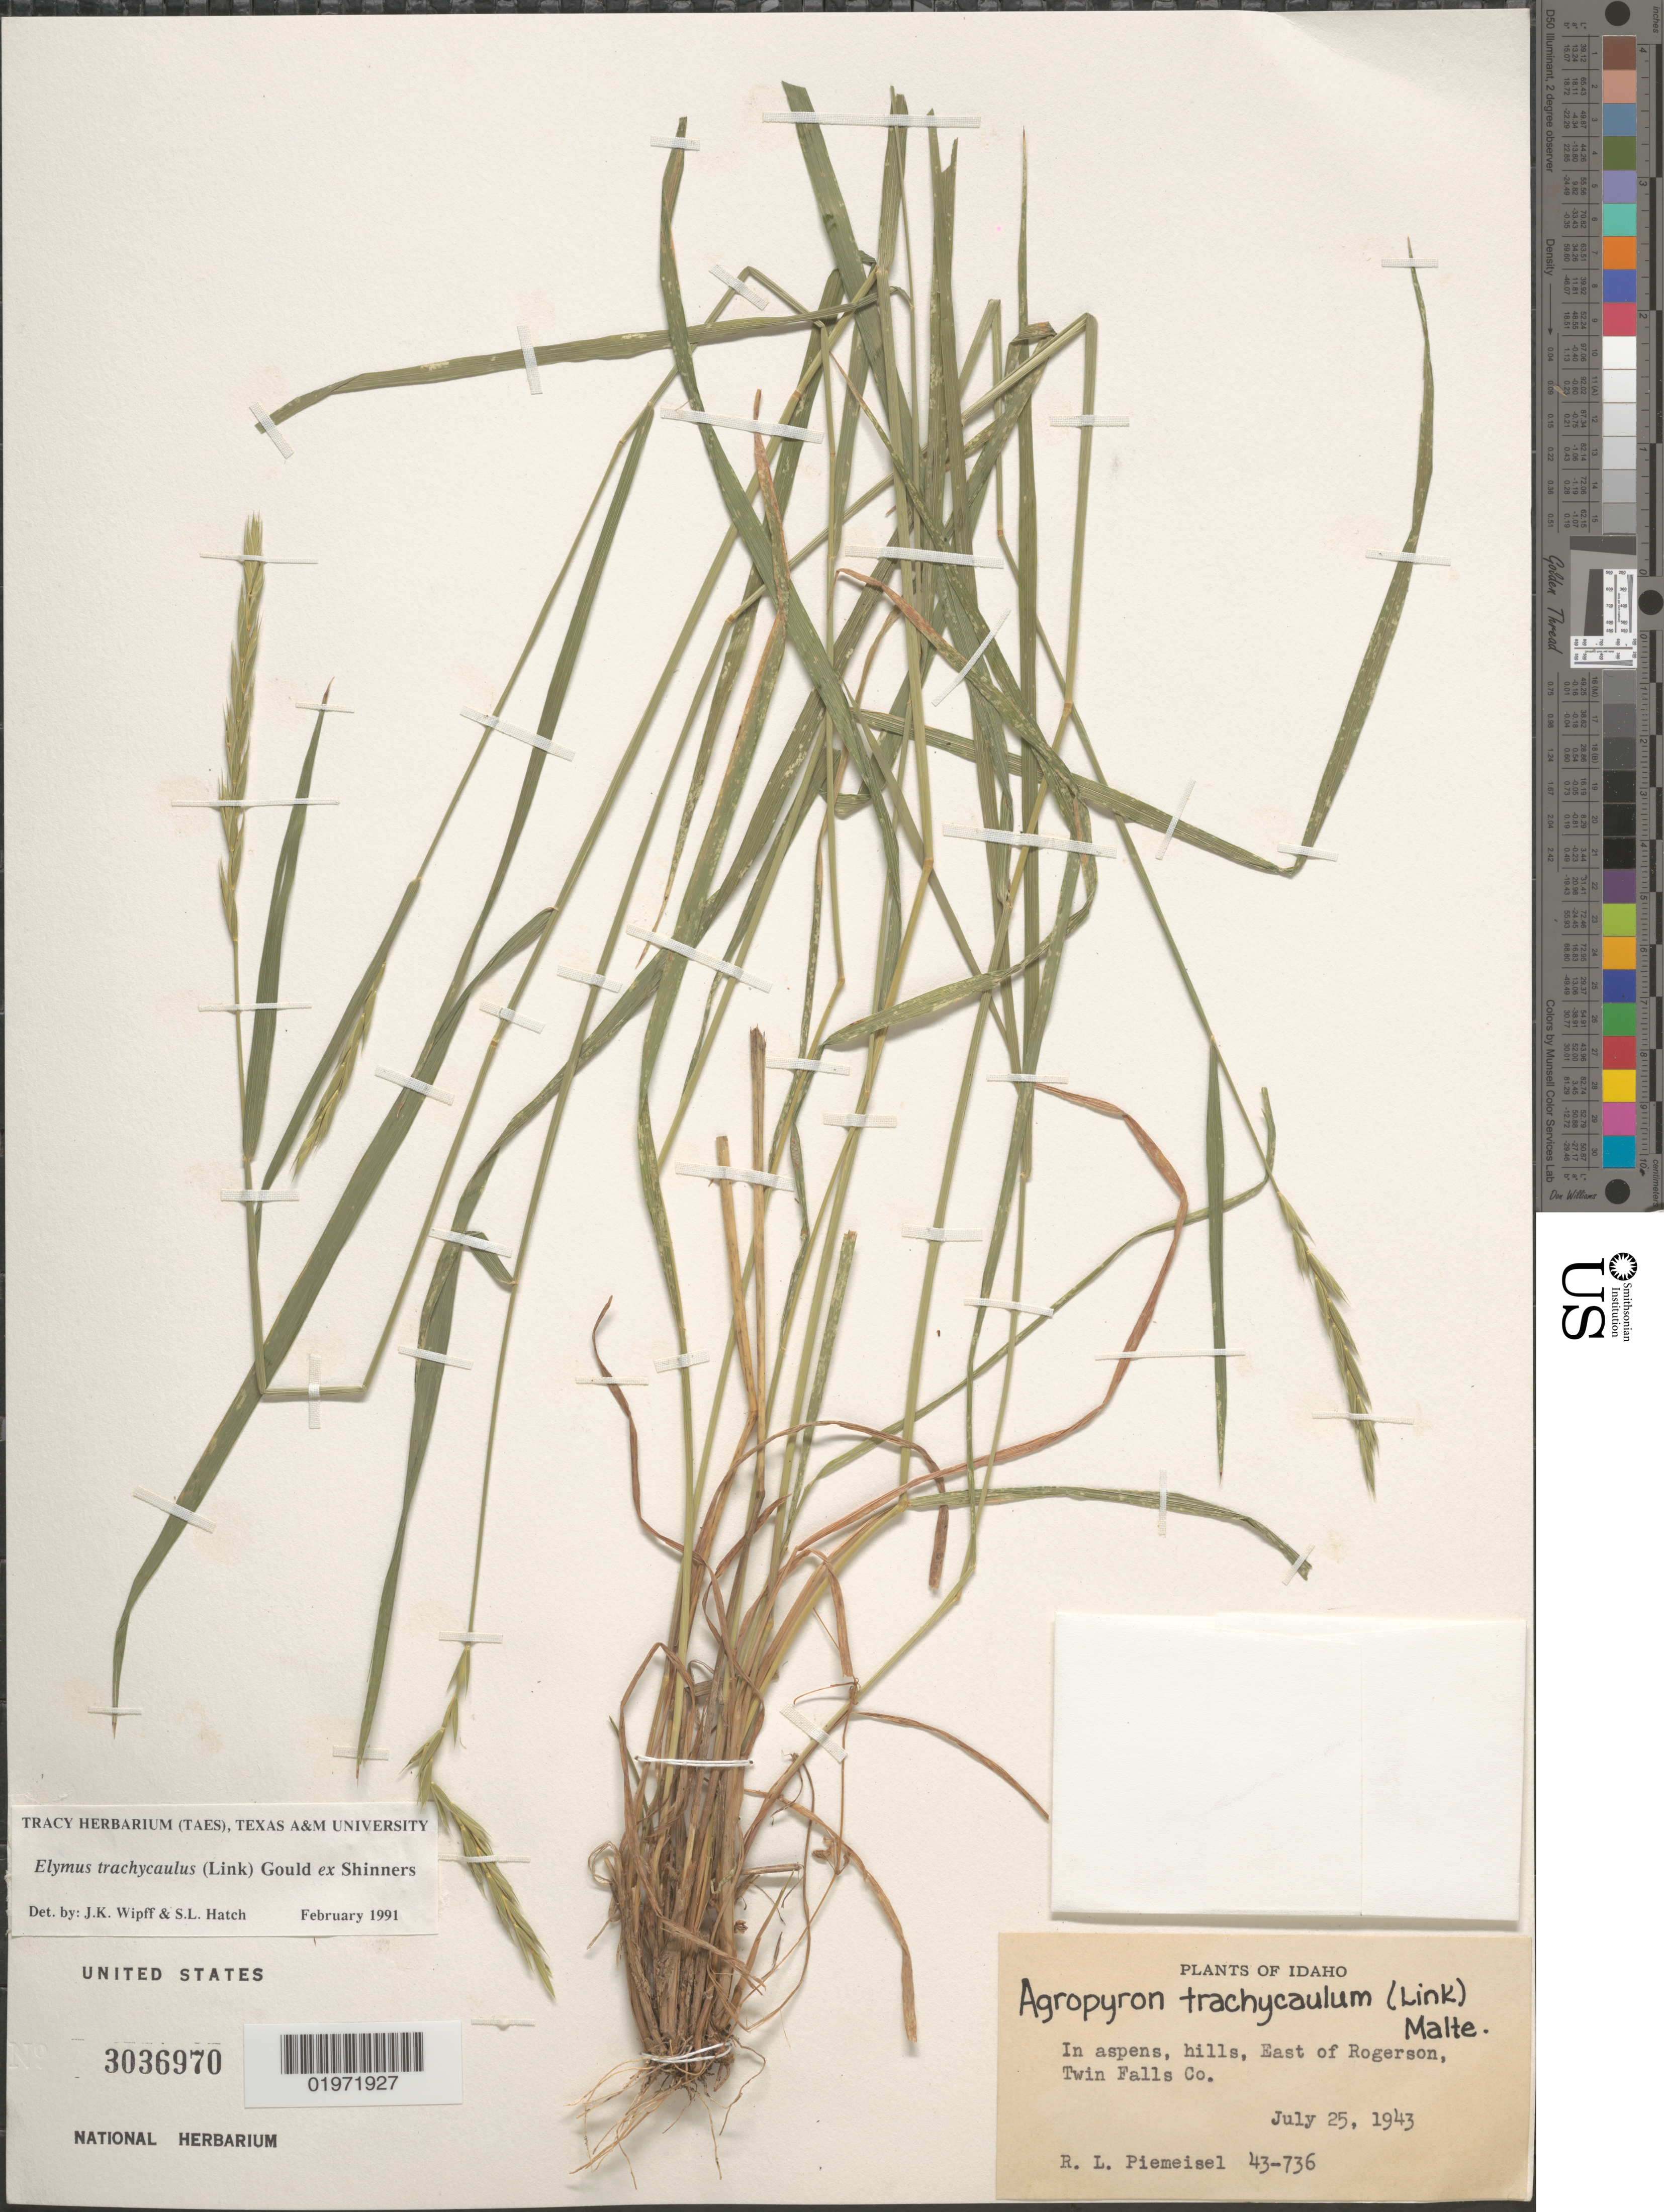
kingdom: Plantae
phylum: Tracheophyta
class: Liliopsida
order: Poales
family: Poaceae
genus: Elymus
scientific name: Elymus trachycaulus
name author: (Link) Gould ex Shinners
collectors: R. L. Piemeisel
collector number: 43-736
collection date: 1943-07-25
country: United States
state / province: Idaho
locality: In aspens, hills, East of Rogerson, Twin Falls Co.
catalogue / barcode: US 3036970